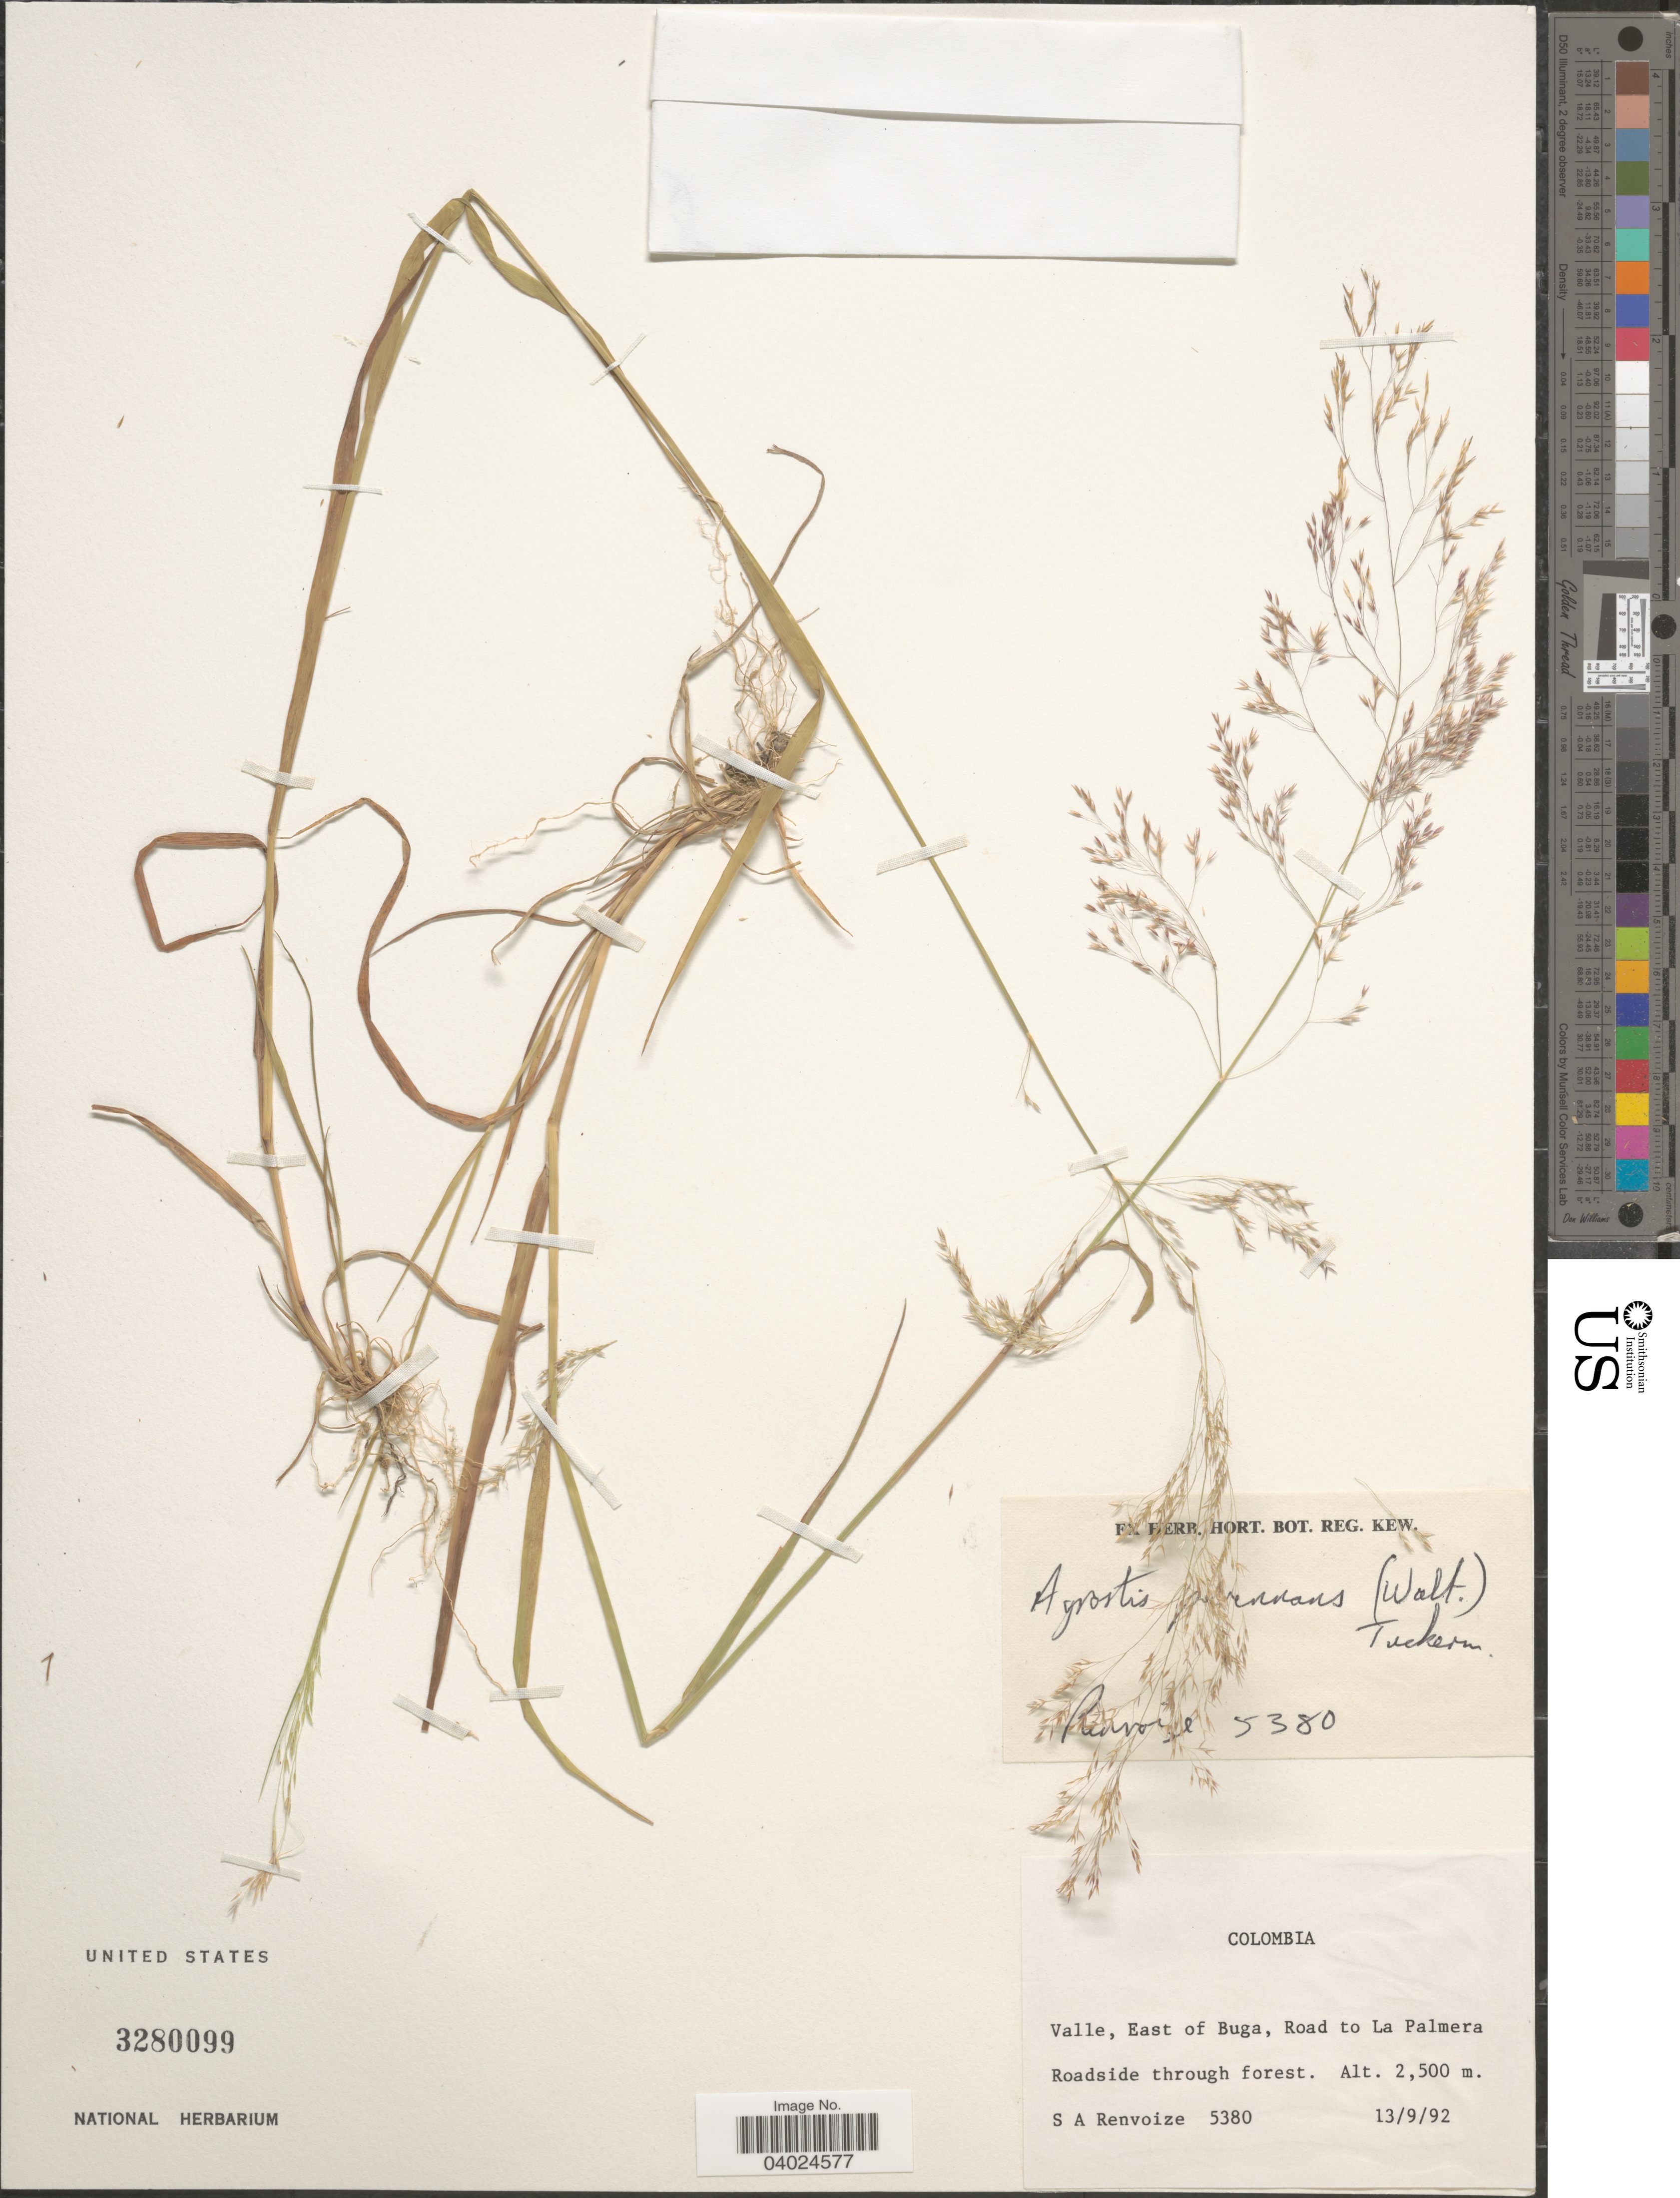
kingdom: Plantae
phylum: Tracheophyta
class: Liliopsida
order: Poales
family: Poaceae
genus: Agrostis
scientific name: Agrostis perennans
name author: (Walter) Tuck.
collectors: S. A. Renvoize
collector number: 5380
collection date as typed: Transcribed d/m/y: 13/9/92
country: Colombia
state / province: Valle del Cauca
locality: Valle, East of Buga, Road to La Palmera. Roadside through forest.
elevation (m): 2500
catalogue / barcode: US 3280099